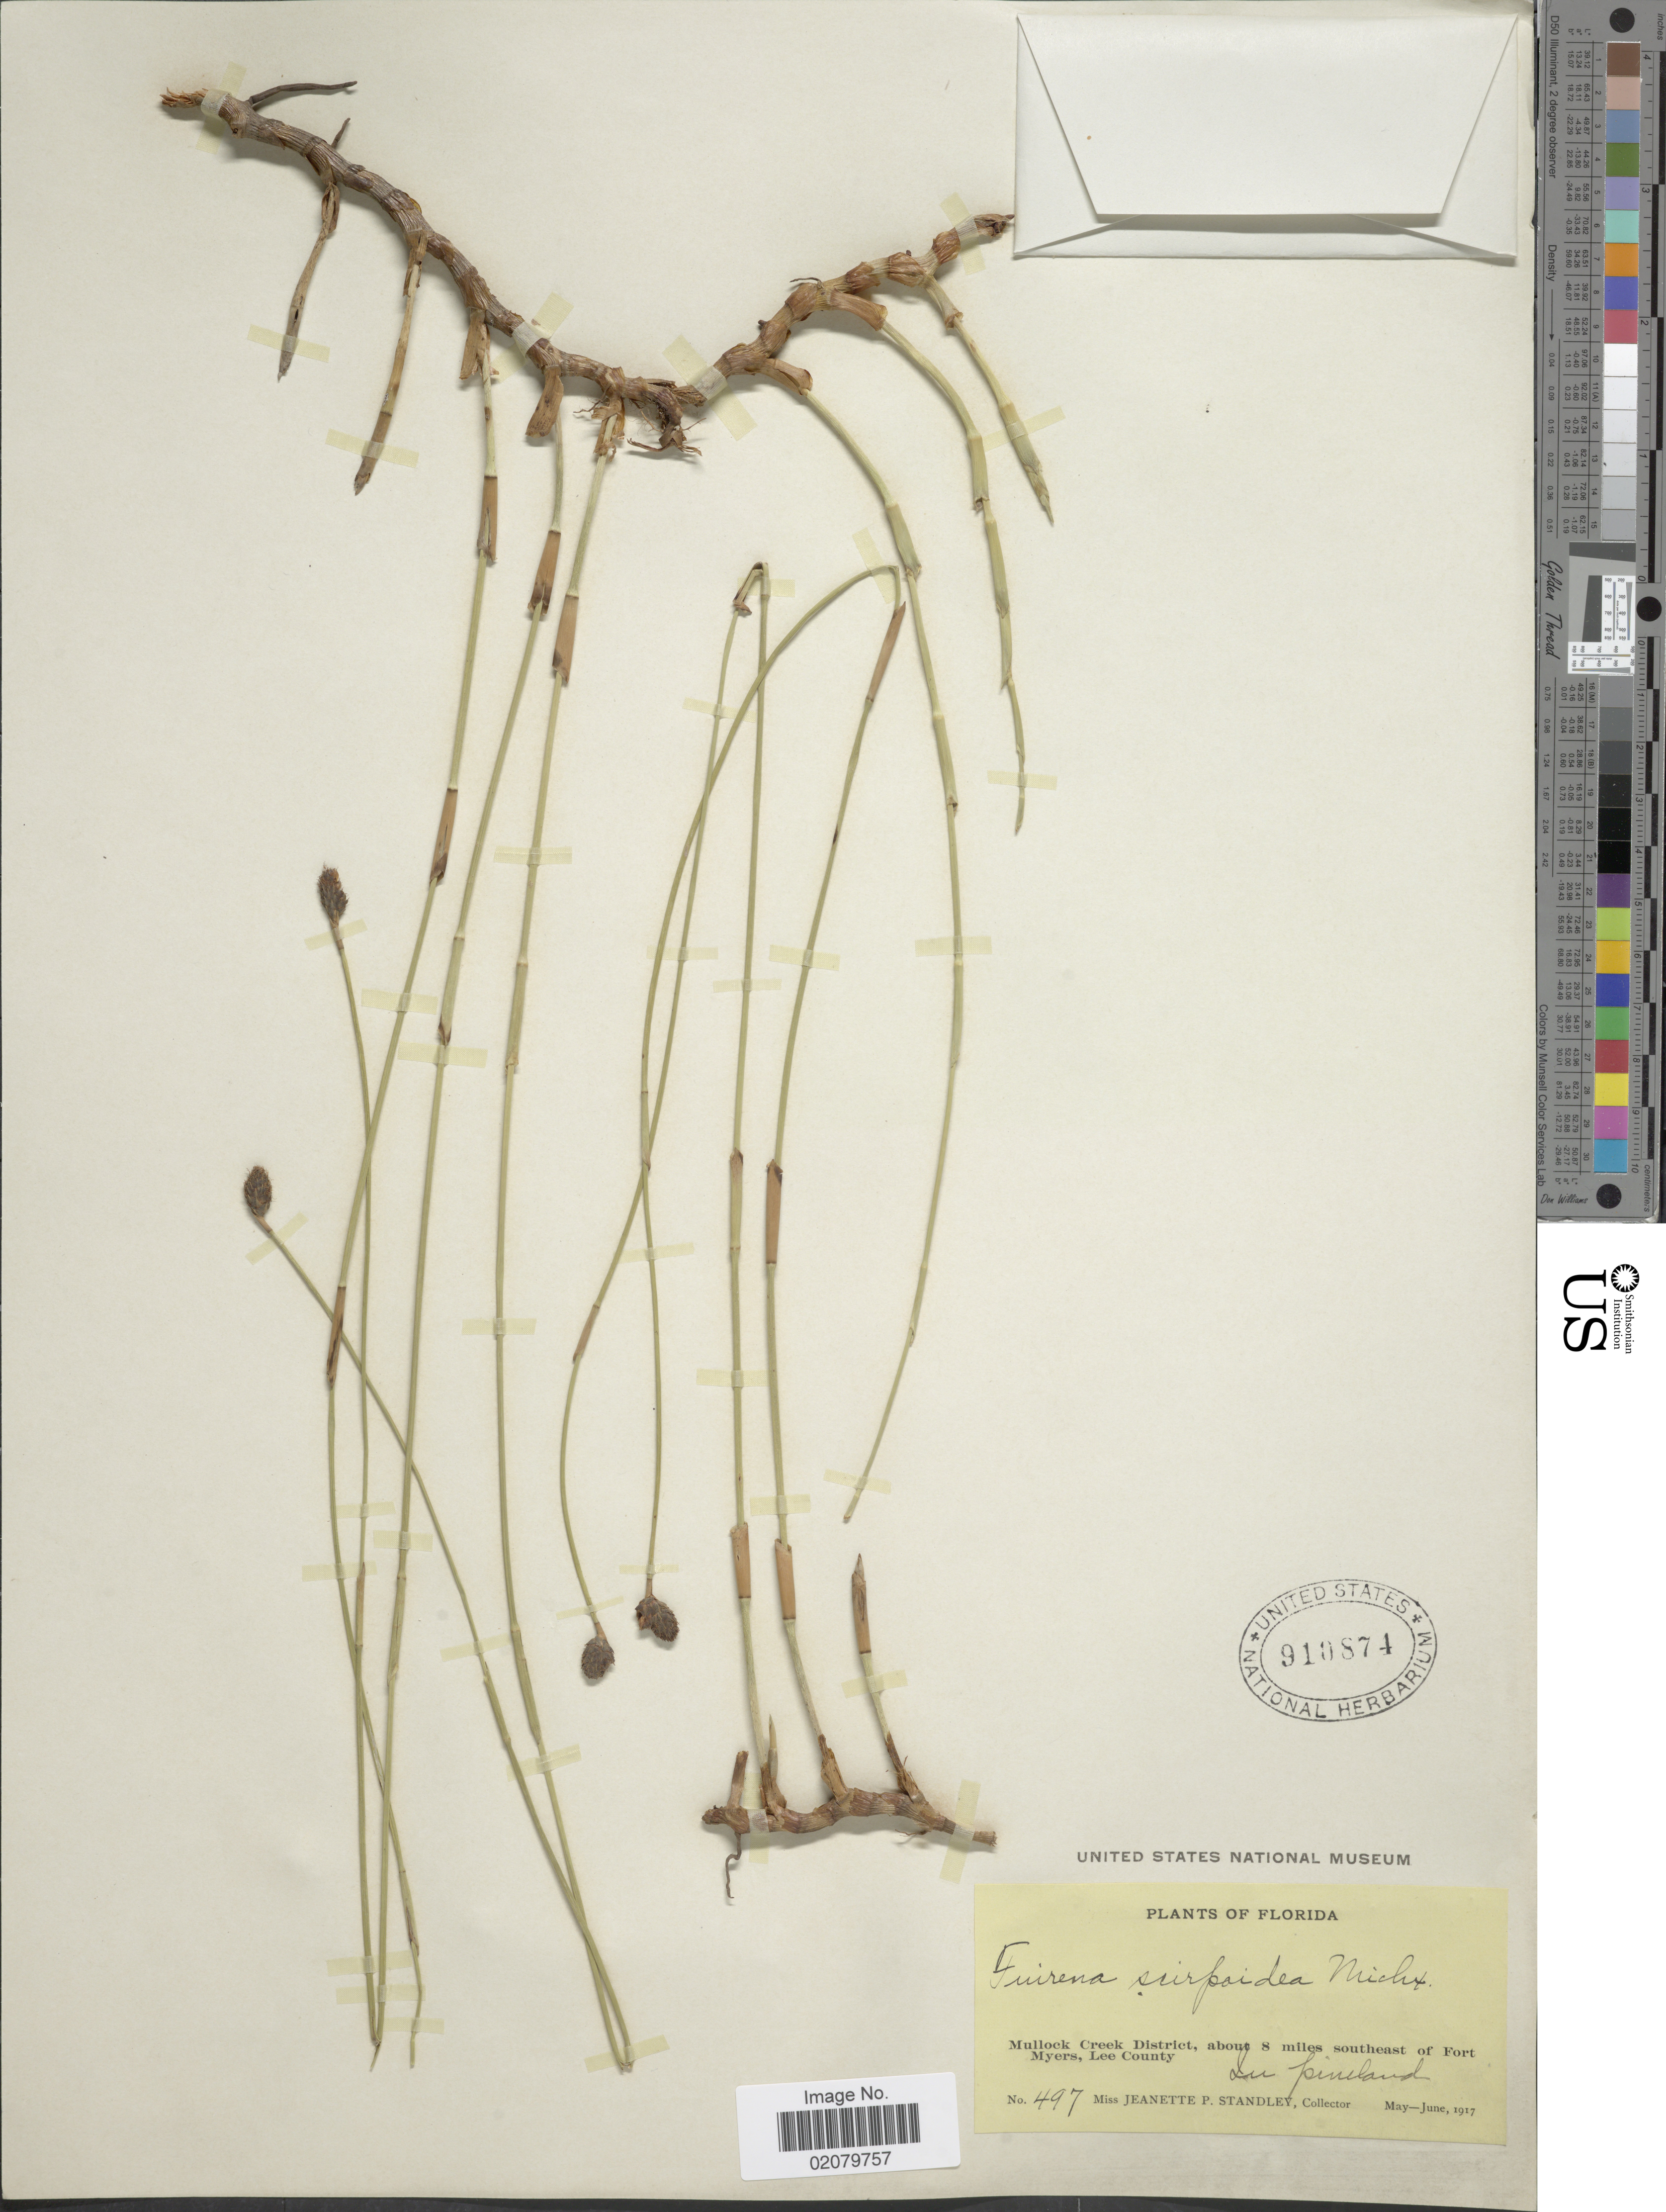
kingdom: Plantae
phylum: Tracheophyta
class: Liliopsida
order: Poales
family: Cyperaceae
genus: Fuirena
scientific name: Fuirena scirpoidea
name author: Michx.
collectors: J. P. Standley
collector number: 497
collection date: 1917-05/1917-06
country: United States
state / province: Florida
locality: Mullock Creek District, about 8 miles southeast of Fort Myers, Lee County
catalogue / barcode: US 910874